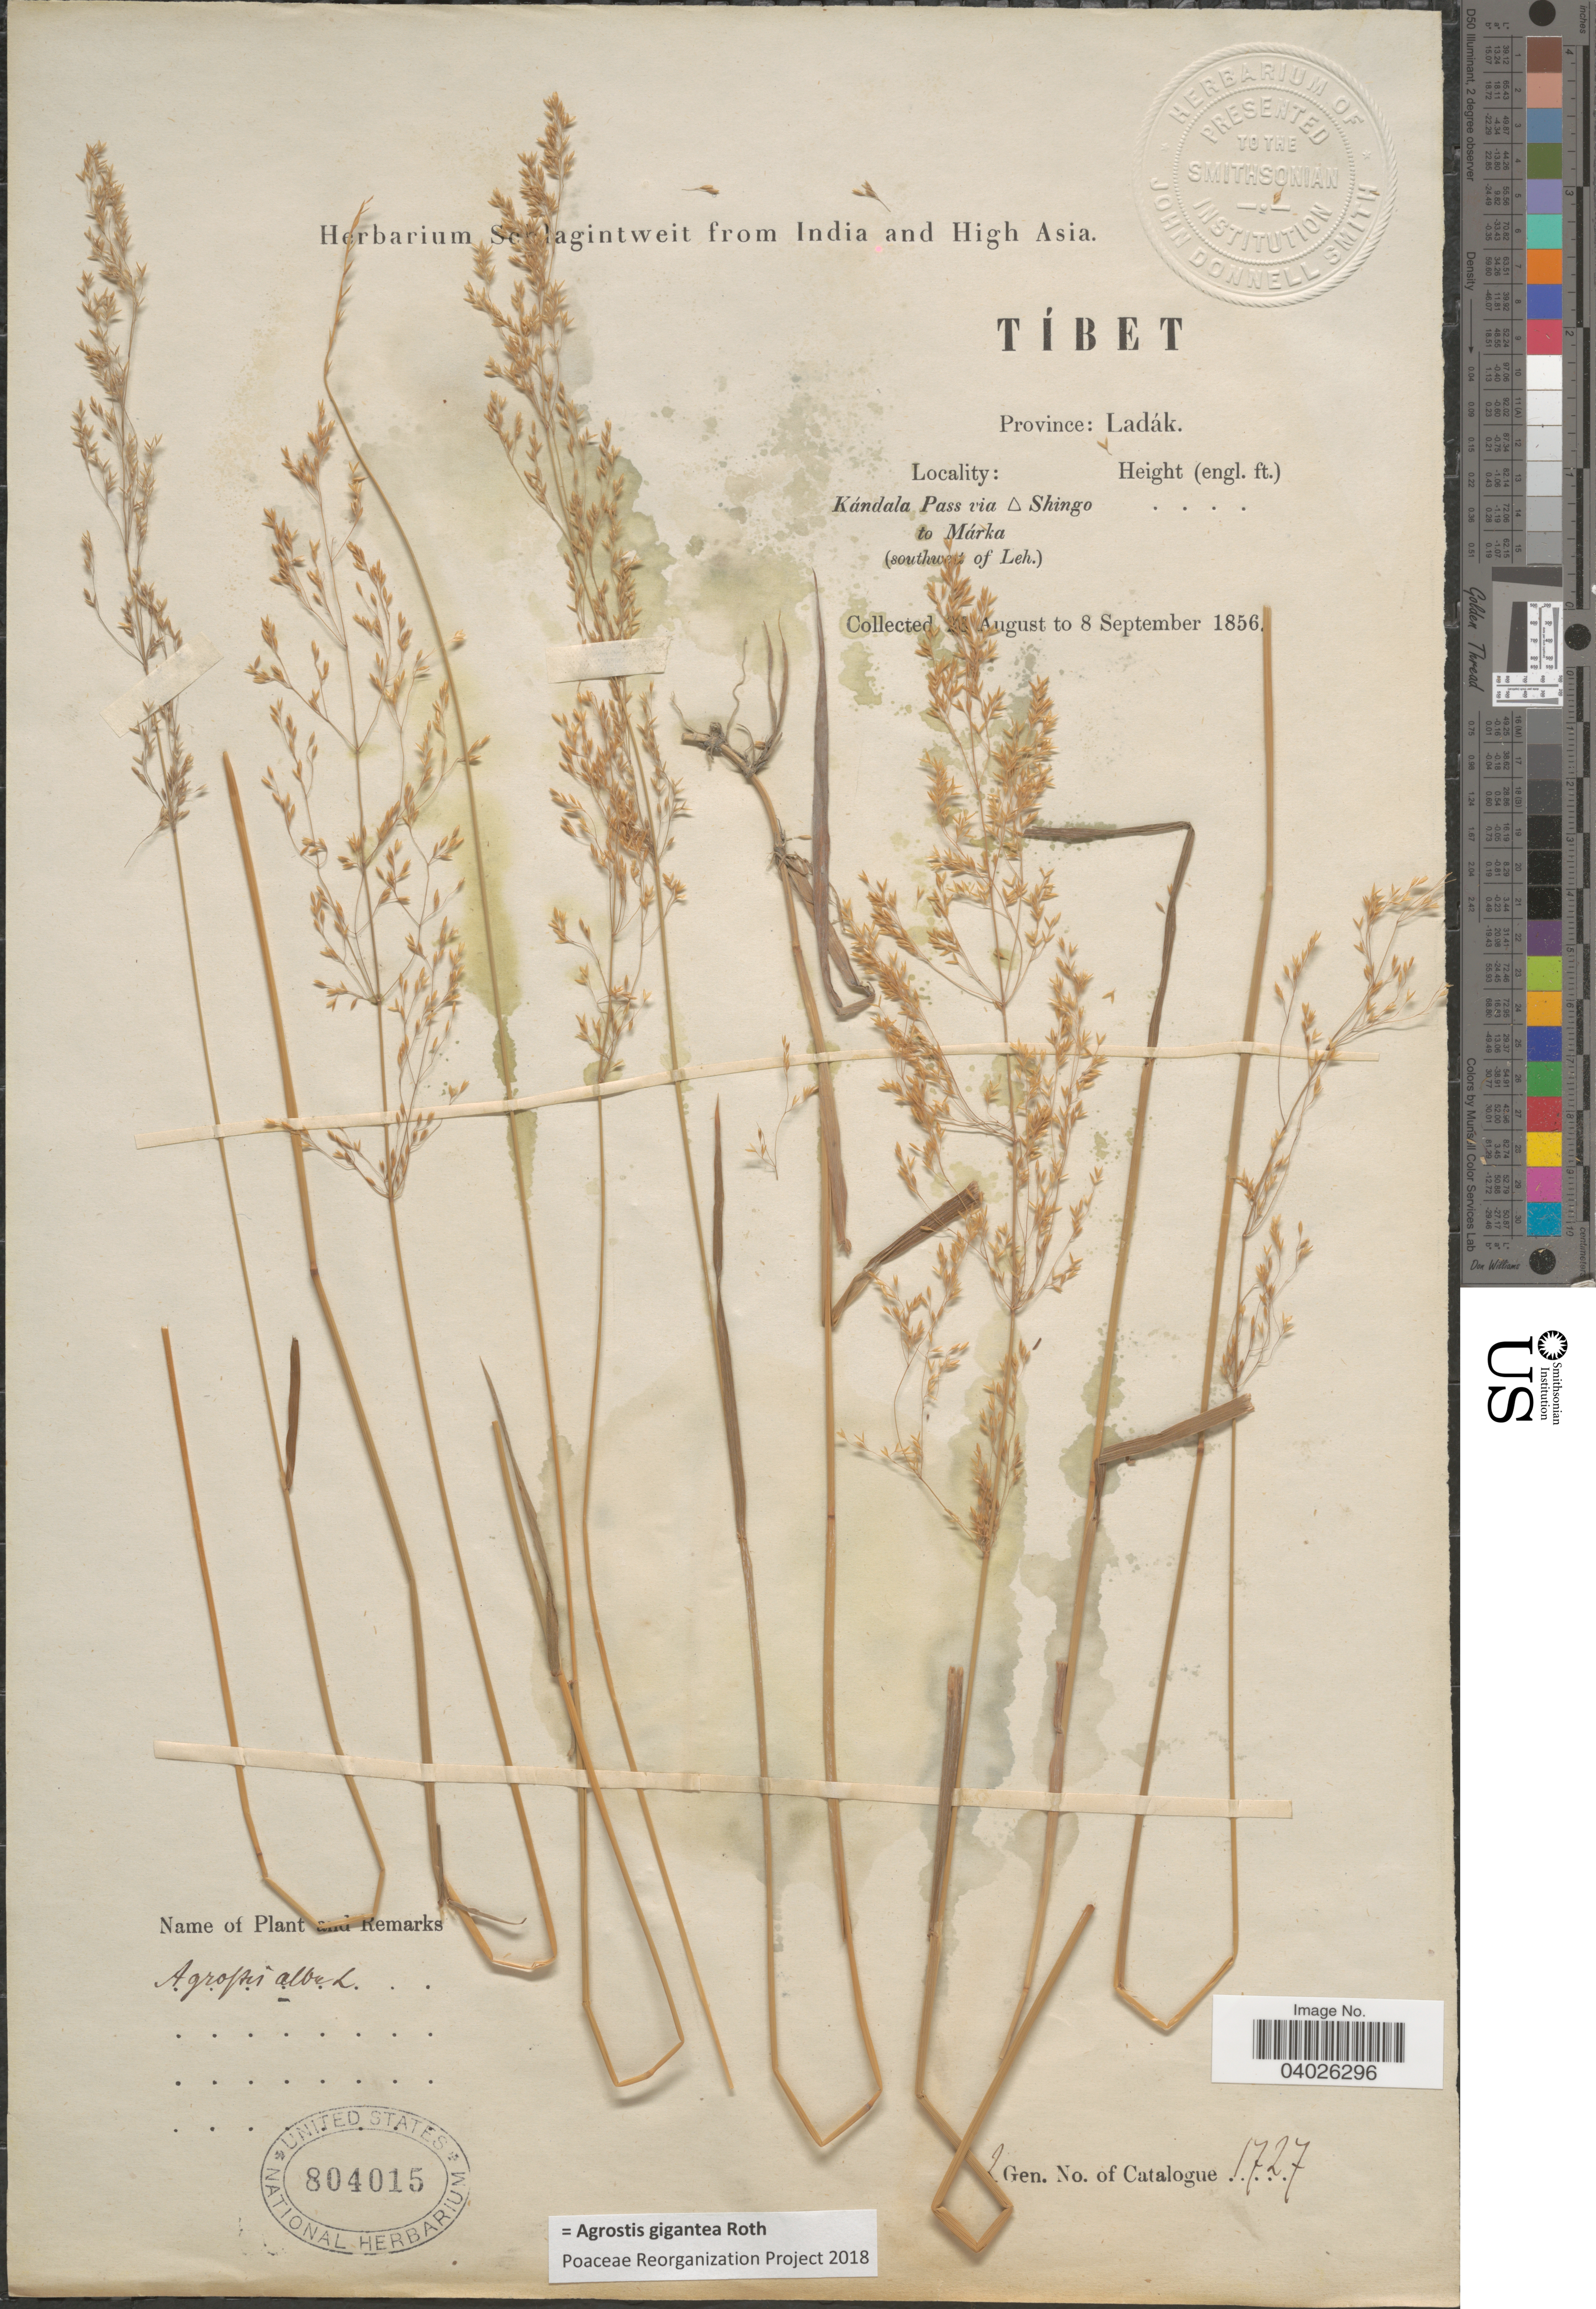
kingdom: Plantae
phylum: Tracheophyta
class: Liliopsida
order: Poales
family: Poaceae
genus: Agrostis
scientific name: Agrostis gigantea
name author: Roth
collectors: ex herb. Schlagintweit from India and High Asia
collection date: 1856-08-28/1856-09-08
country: China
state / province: Xizang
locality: Tíbet. Kándala Pass via ∆ Shingo to Márka (southwest of Leh.).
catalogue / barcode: US 804015